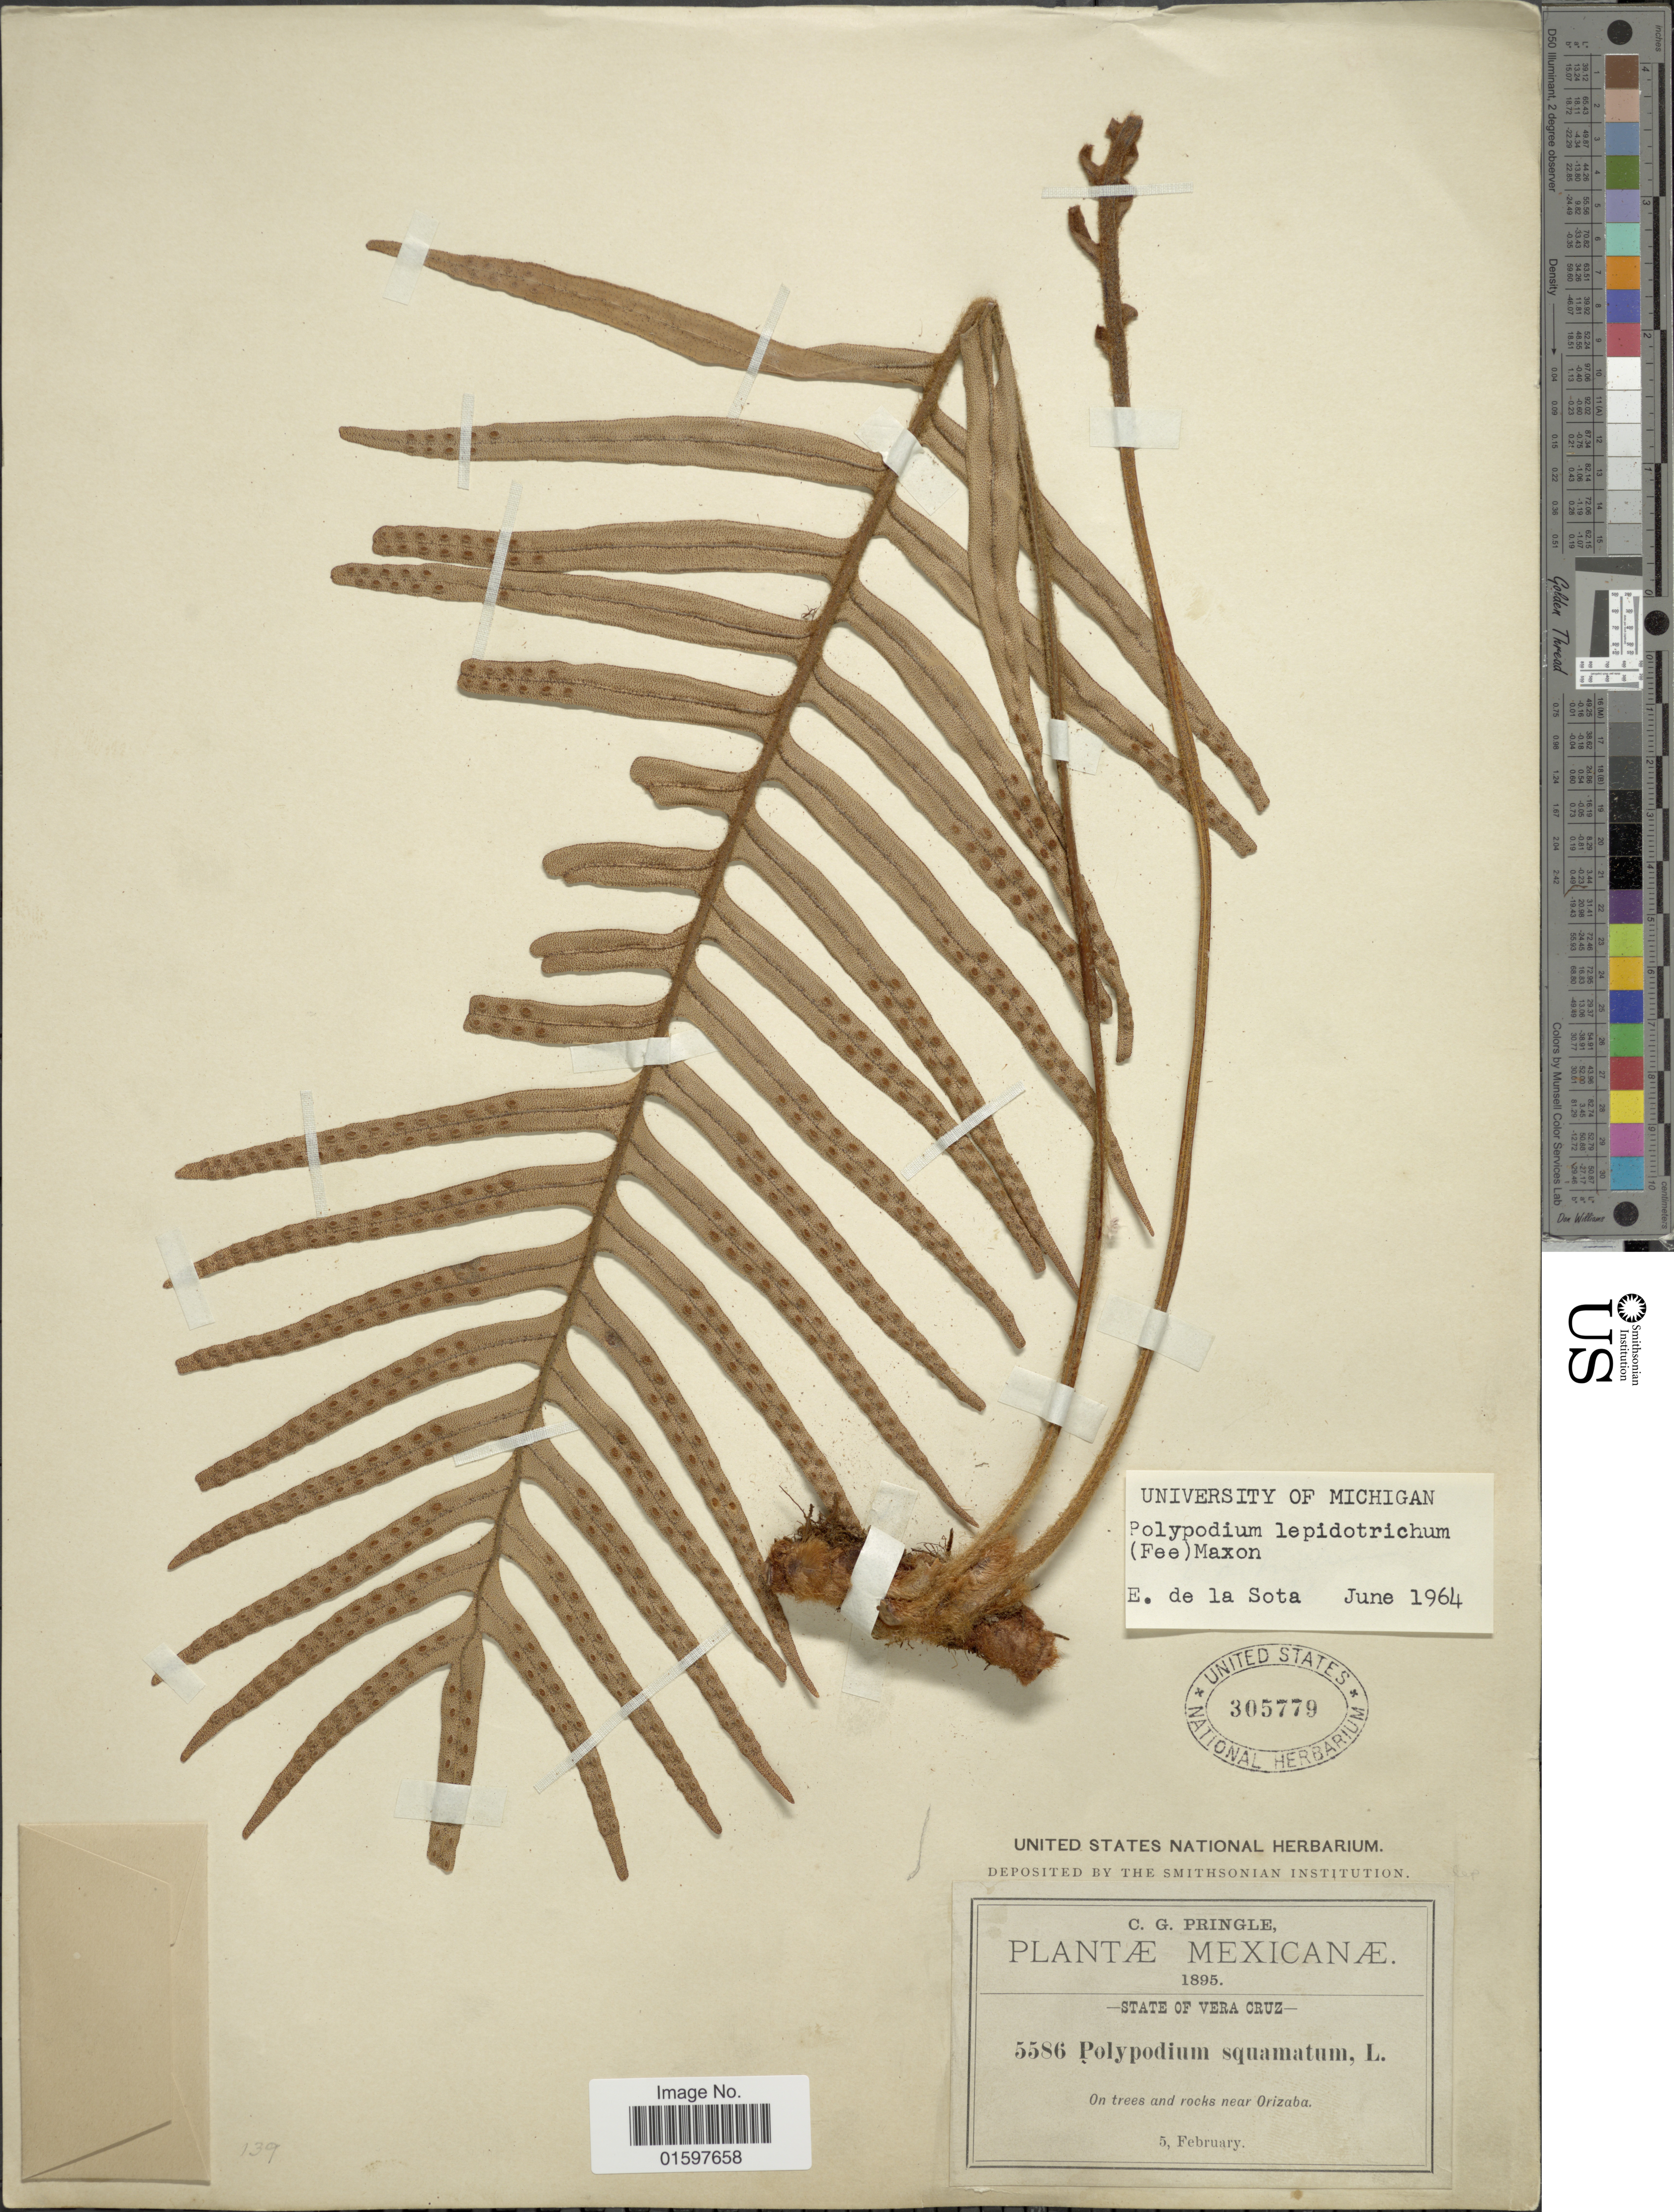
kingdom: Plantae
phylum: Tracheophyta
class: Polypodiopsida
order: Polypodiales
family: Polypodiaceae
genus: Pleopeltis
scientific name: Pleopeltis lepidotricha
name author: (Fée) A.R. Sm. & Tejero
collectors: C. G. Pringle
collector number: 5586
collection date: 1895-02-05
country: Mexico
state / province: Veracruz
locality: State of Vera Cruz, on trees and rock near Orizaba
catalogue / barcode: US 305779